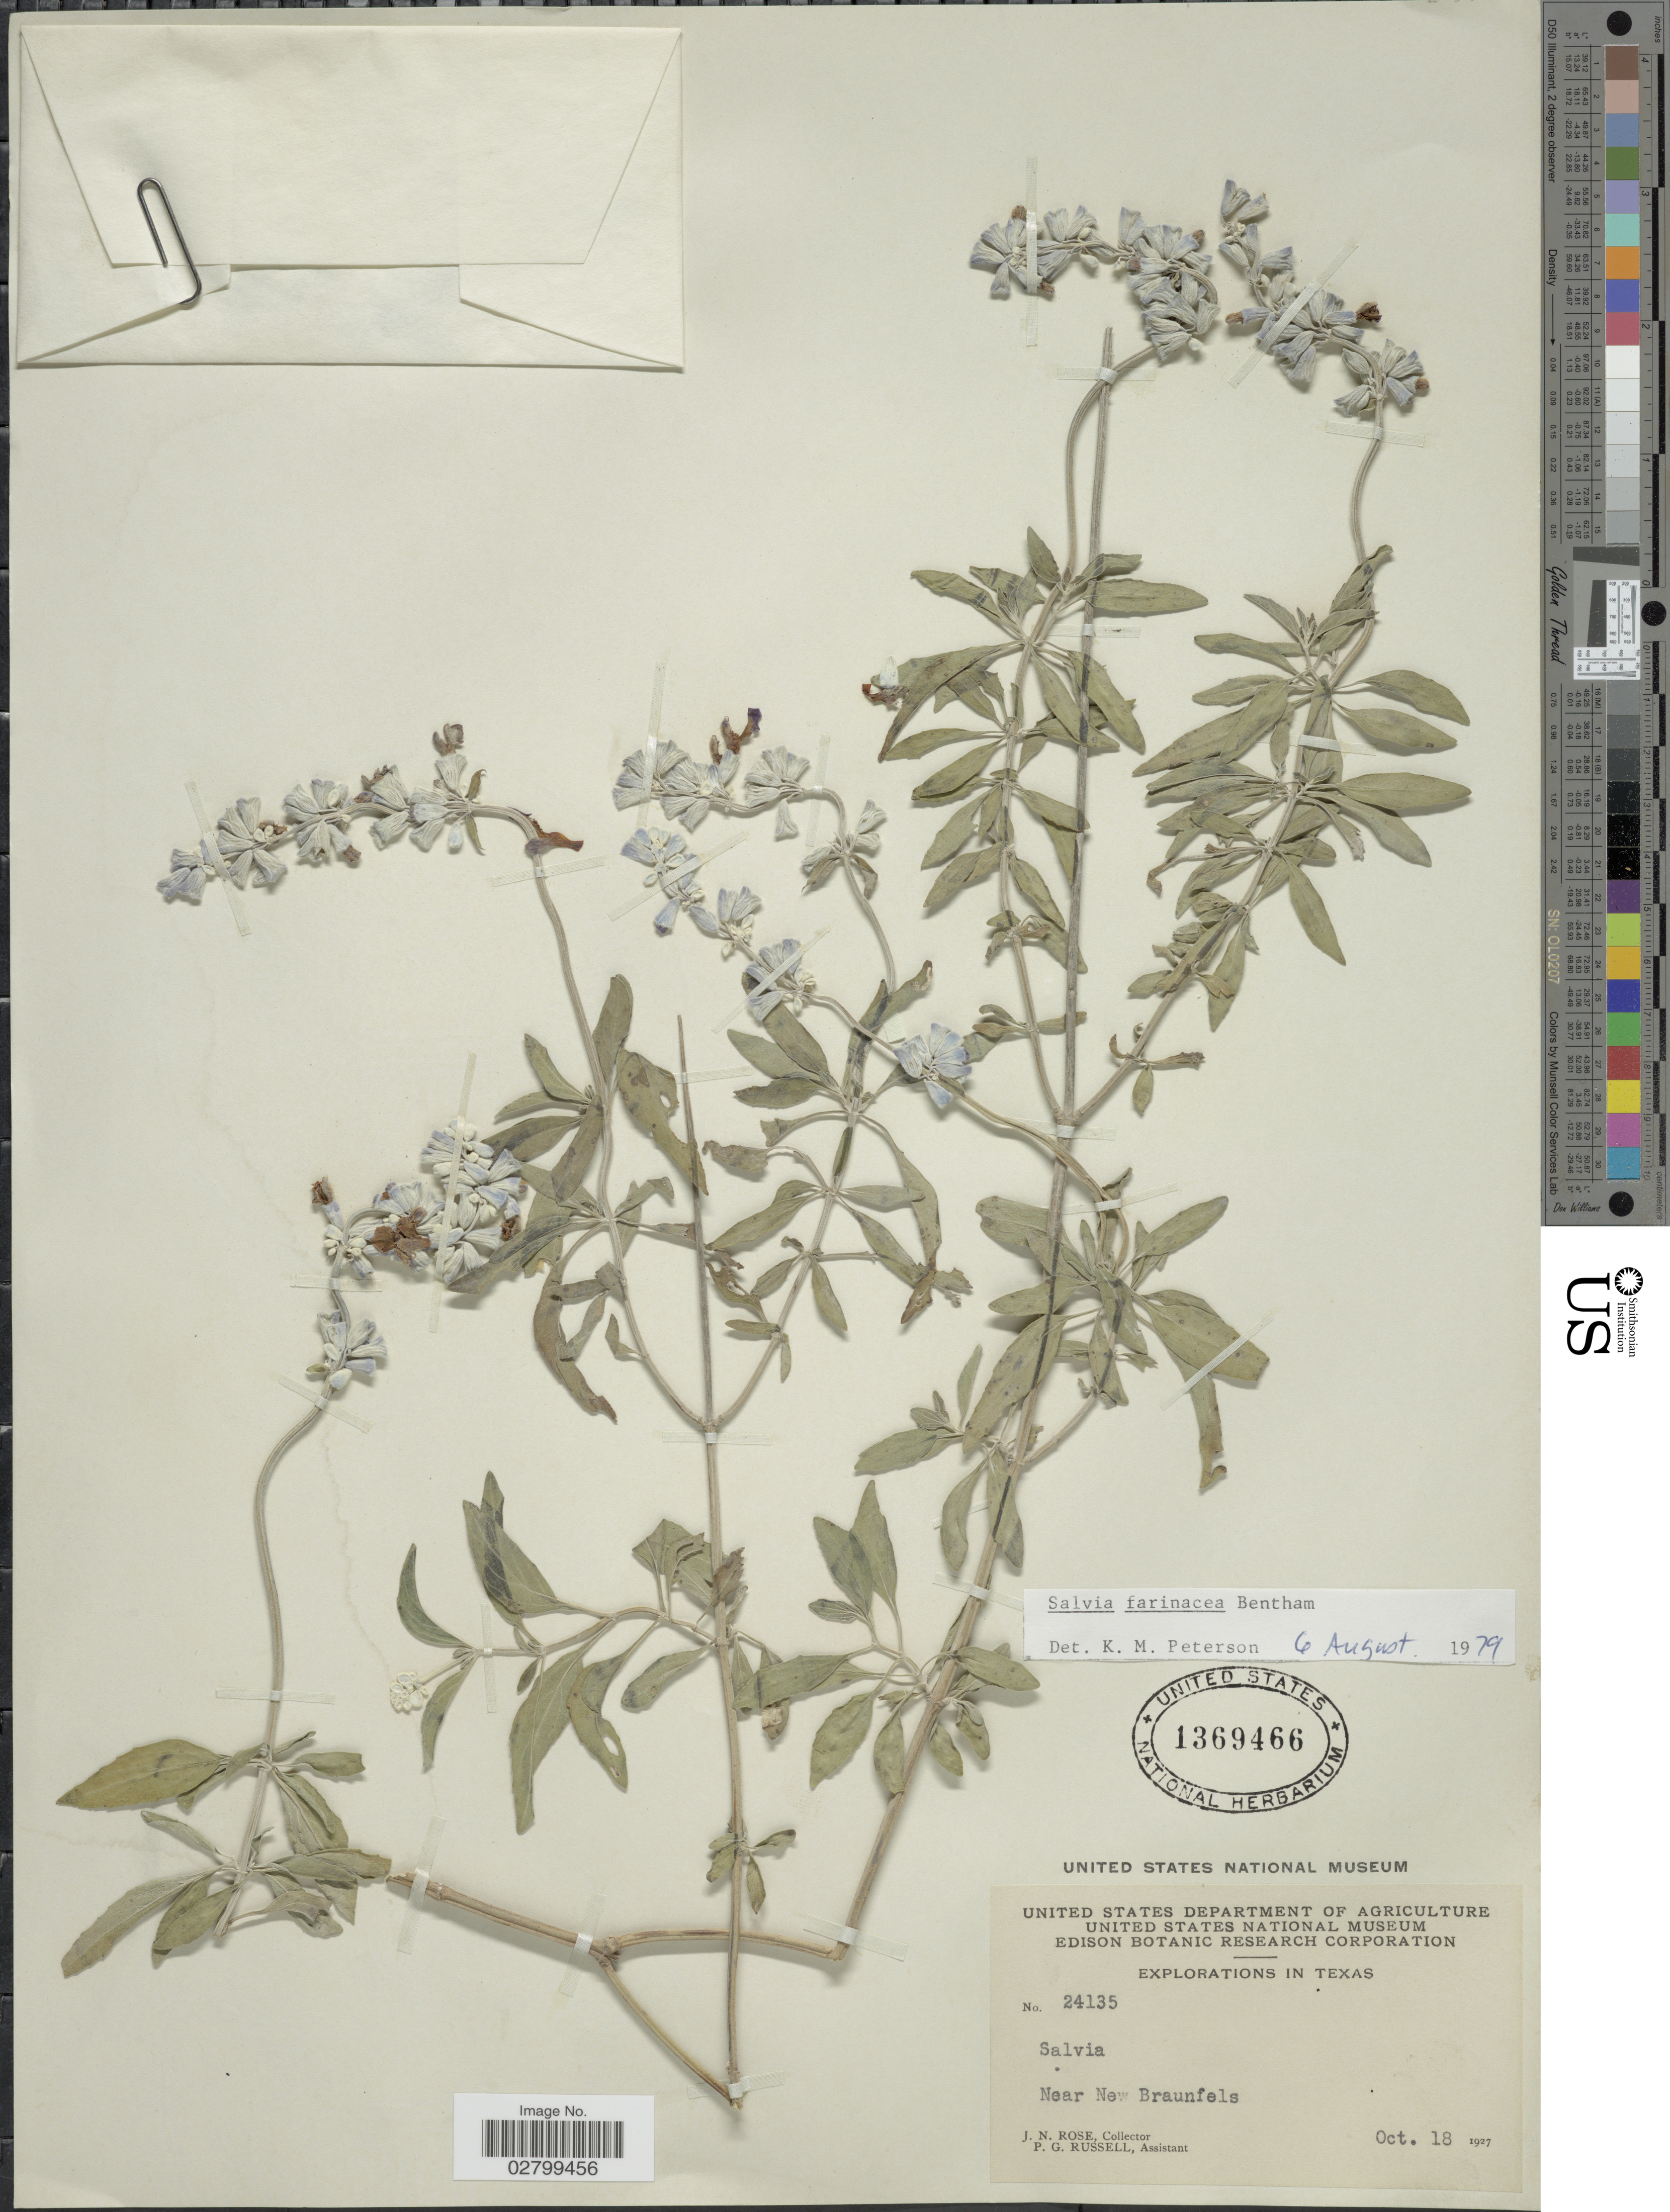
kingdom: Plantae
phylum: Tracheophyta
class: Magnoliopsida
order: Lamiales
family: Lamiaceae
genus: Salvia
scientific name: Salvia farinacea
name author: Benth.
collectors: J. N. Rose & P. G. Russell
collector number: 24135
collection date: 1927-10-18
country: United States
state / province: Texas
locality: Near New Braunfels.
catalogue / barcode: US 1369466